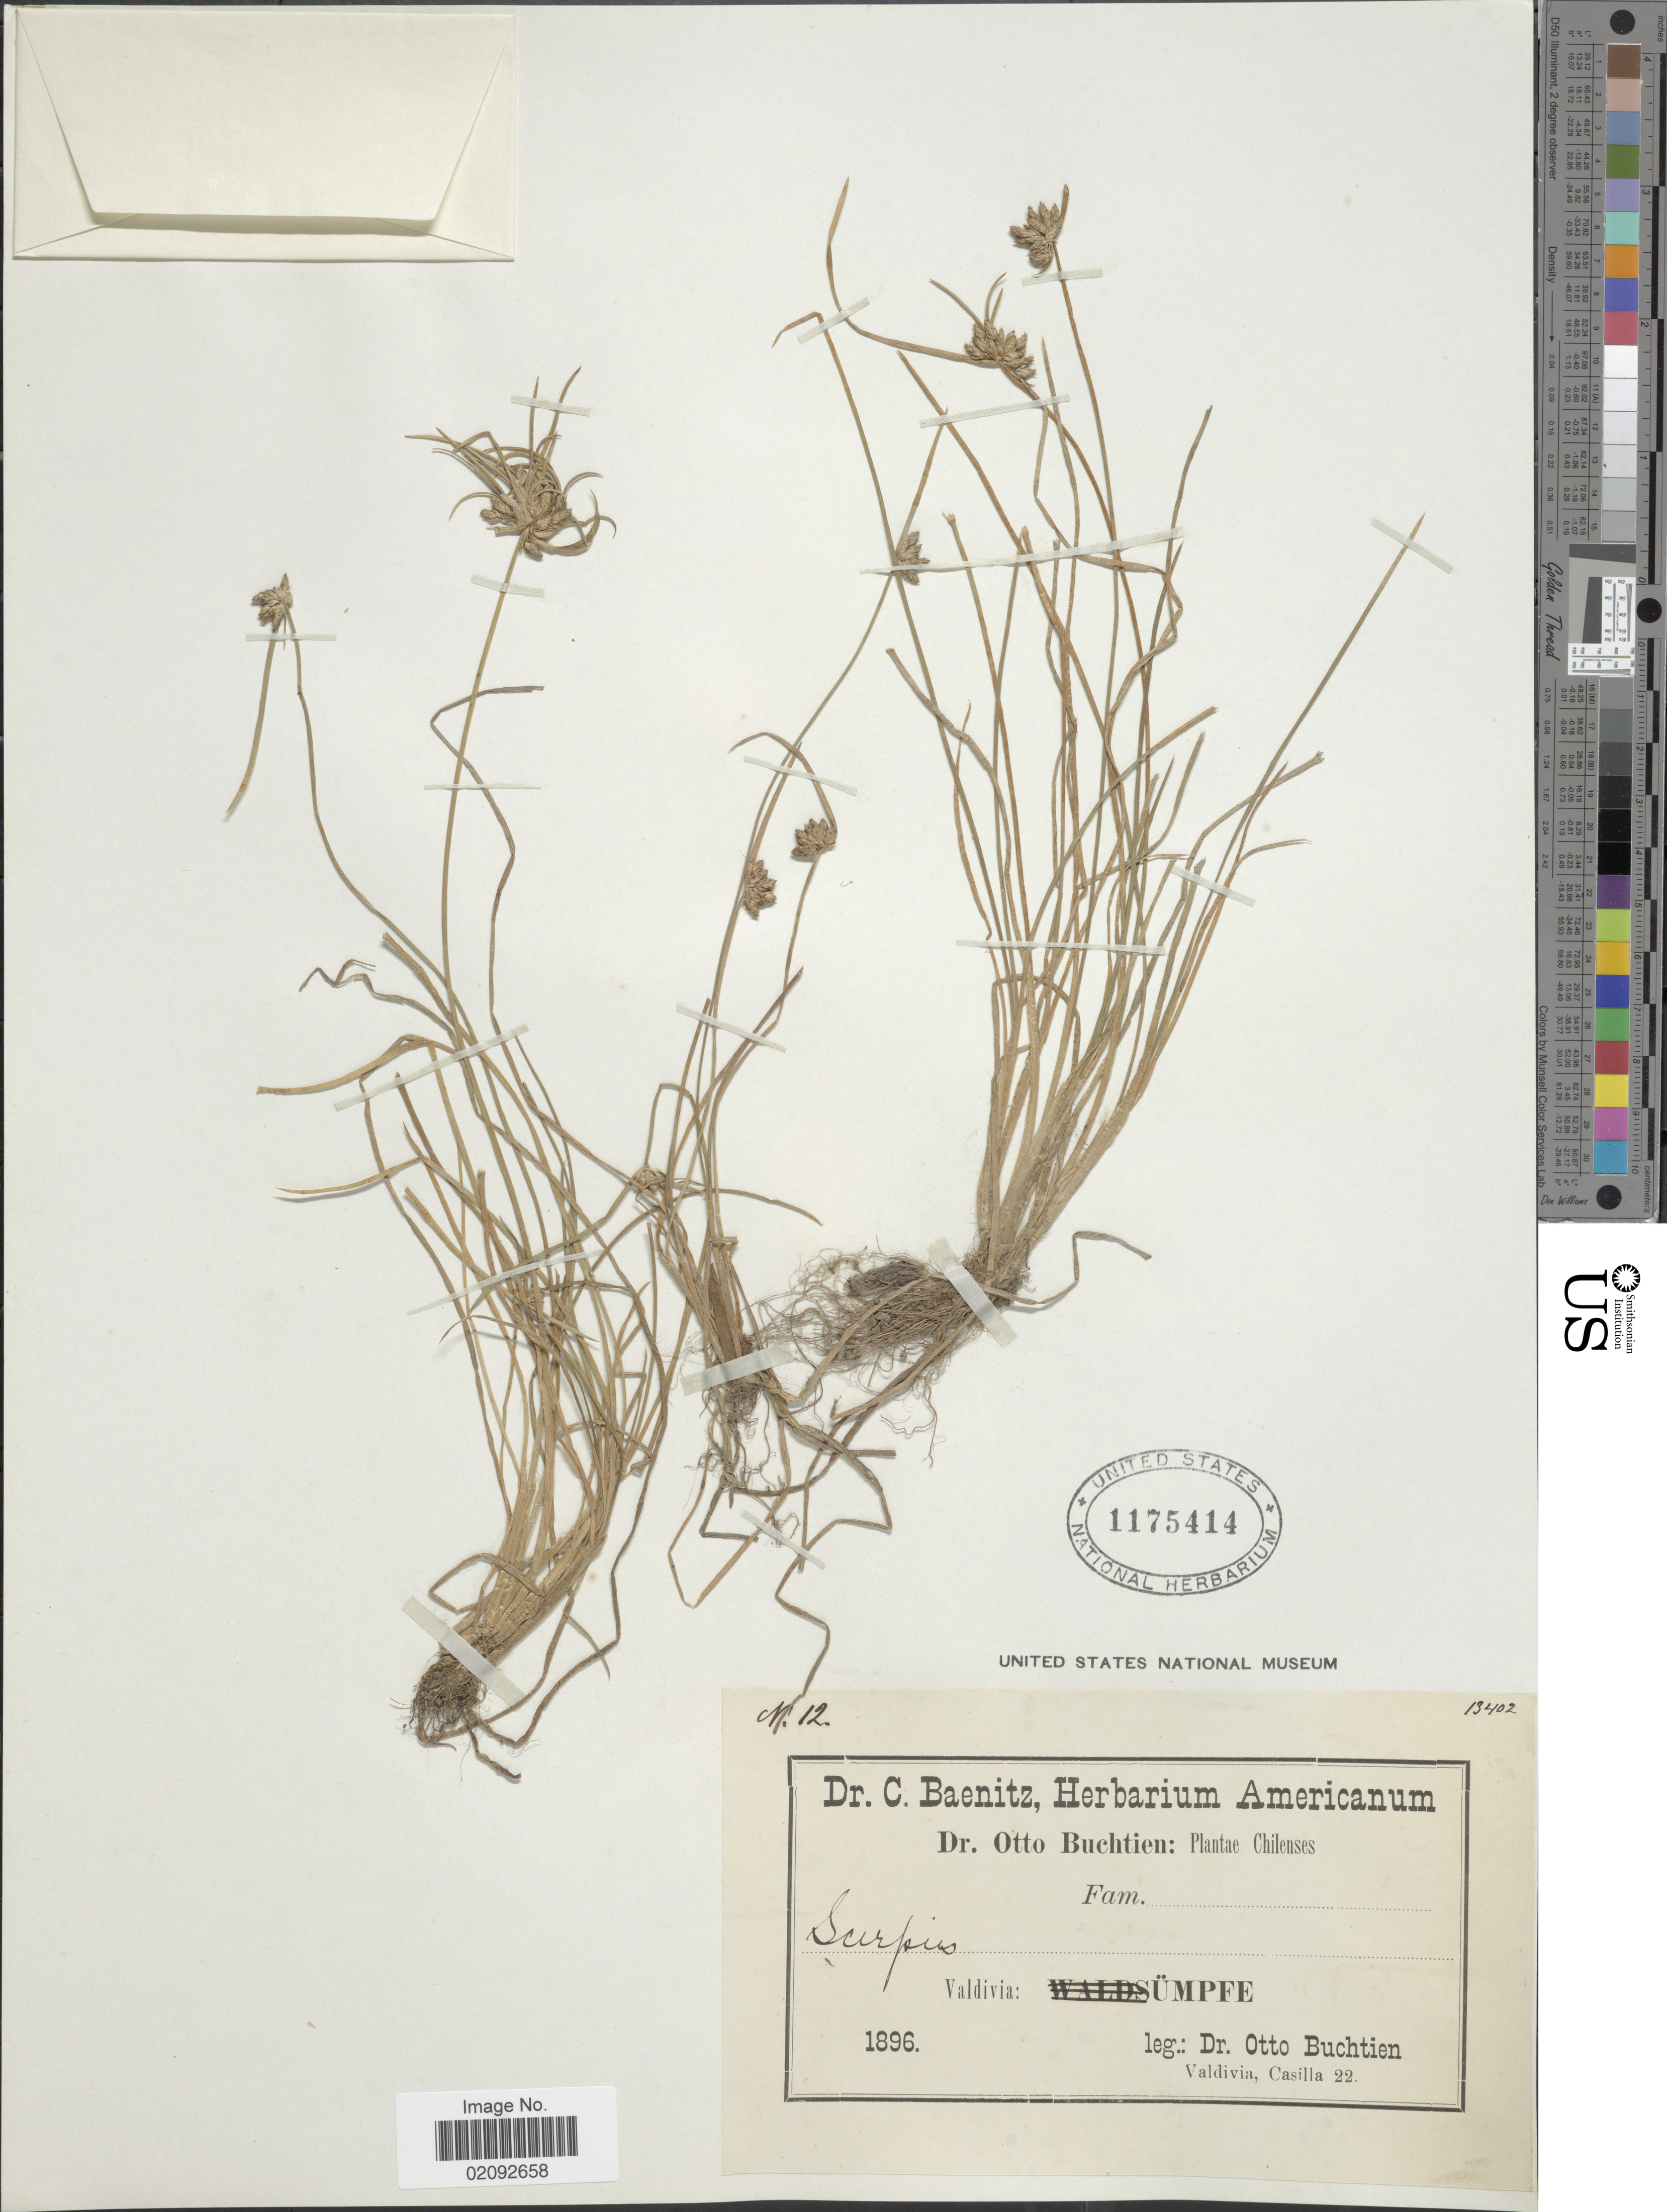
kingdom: Plantae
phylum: Tracheophyta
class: Liliopsida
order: Poales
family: Cyperaceae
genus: Isolepis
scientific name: Isolepis varians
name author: Steud.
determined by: Strong, Mark T., (BOT), Smithsonian Institution - National Museum of Natural History (UNITED STATES)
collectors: O. Buchtien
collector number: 12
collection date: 1896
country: Chile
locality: Chilenses, Valdivia: Sümpfe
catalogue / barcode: US 1175414